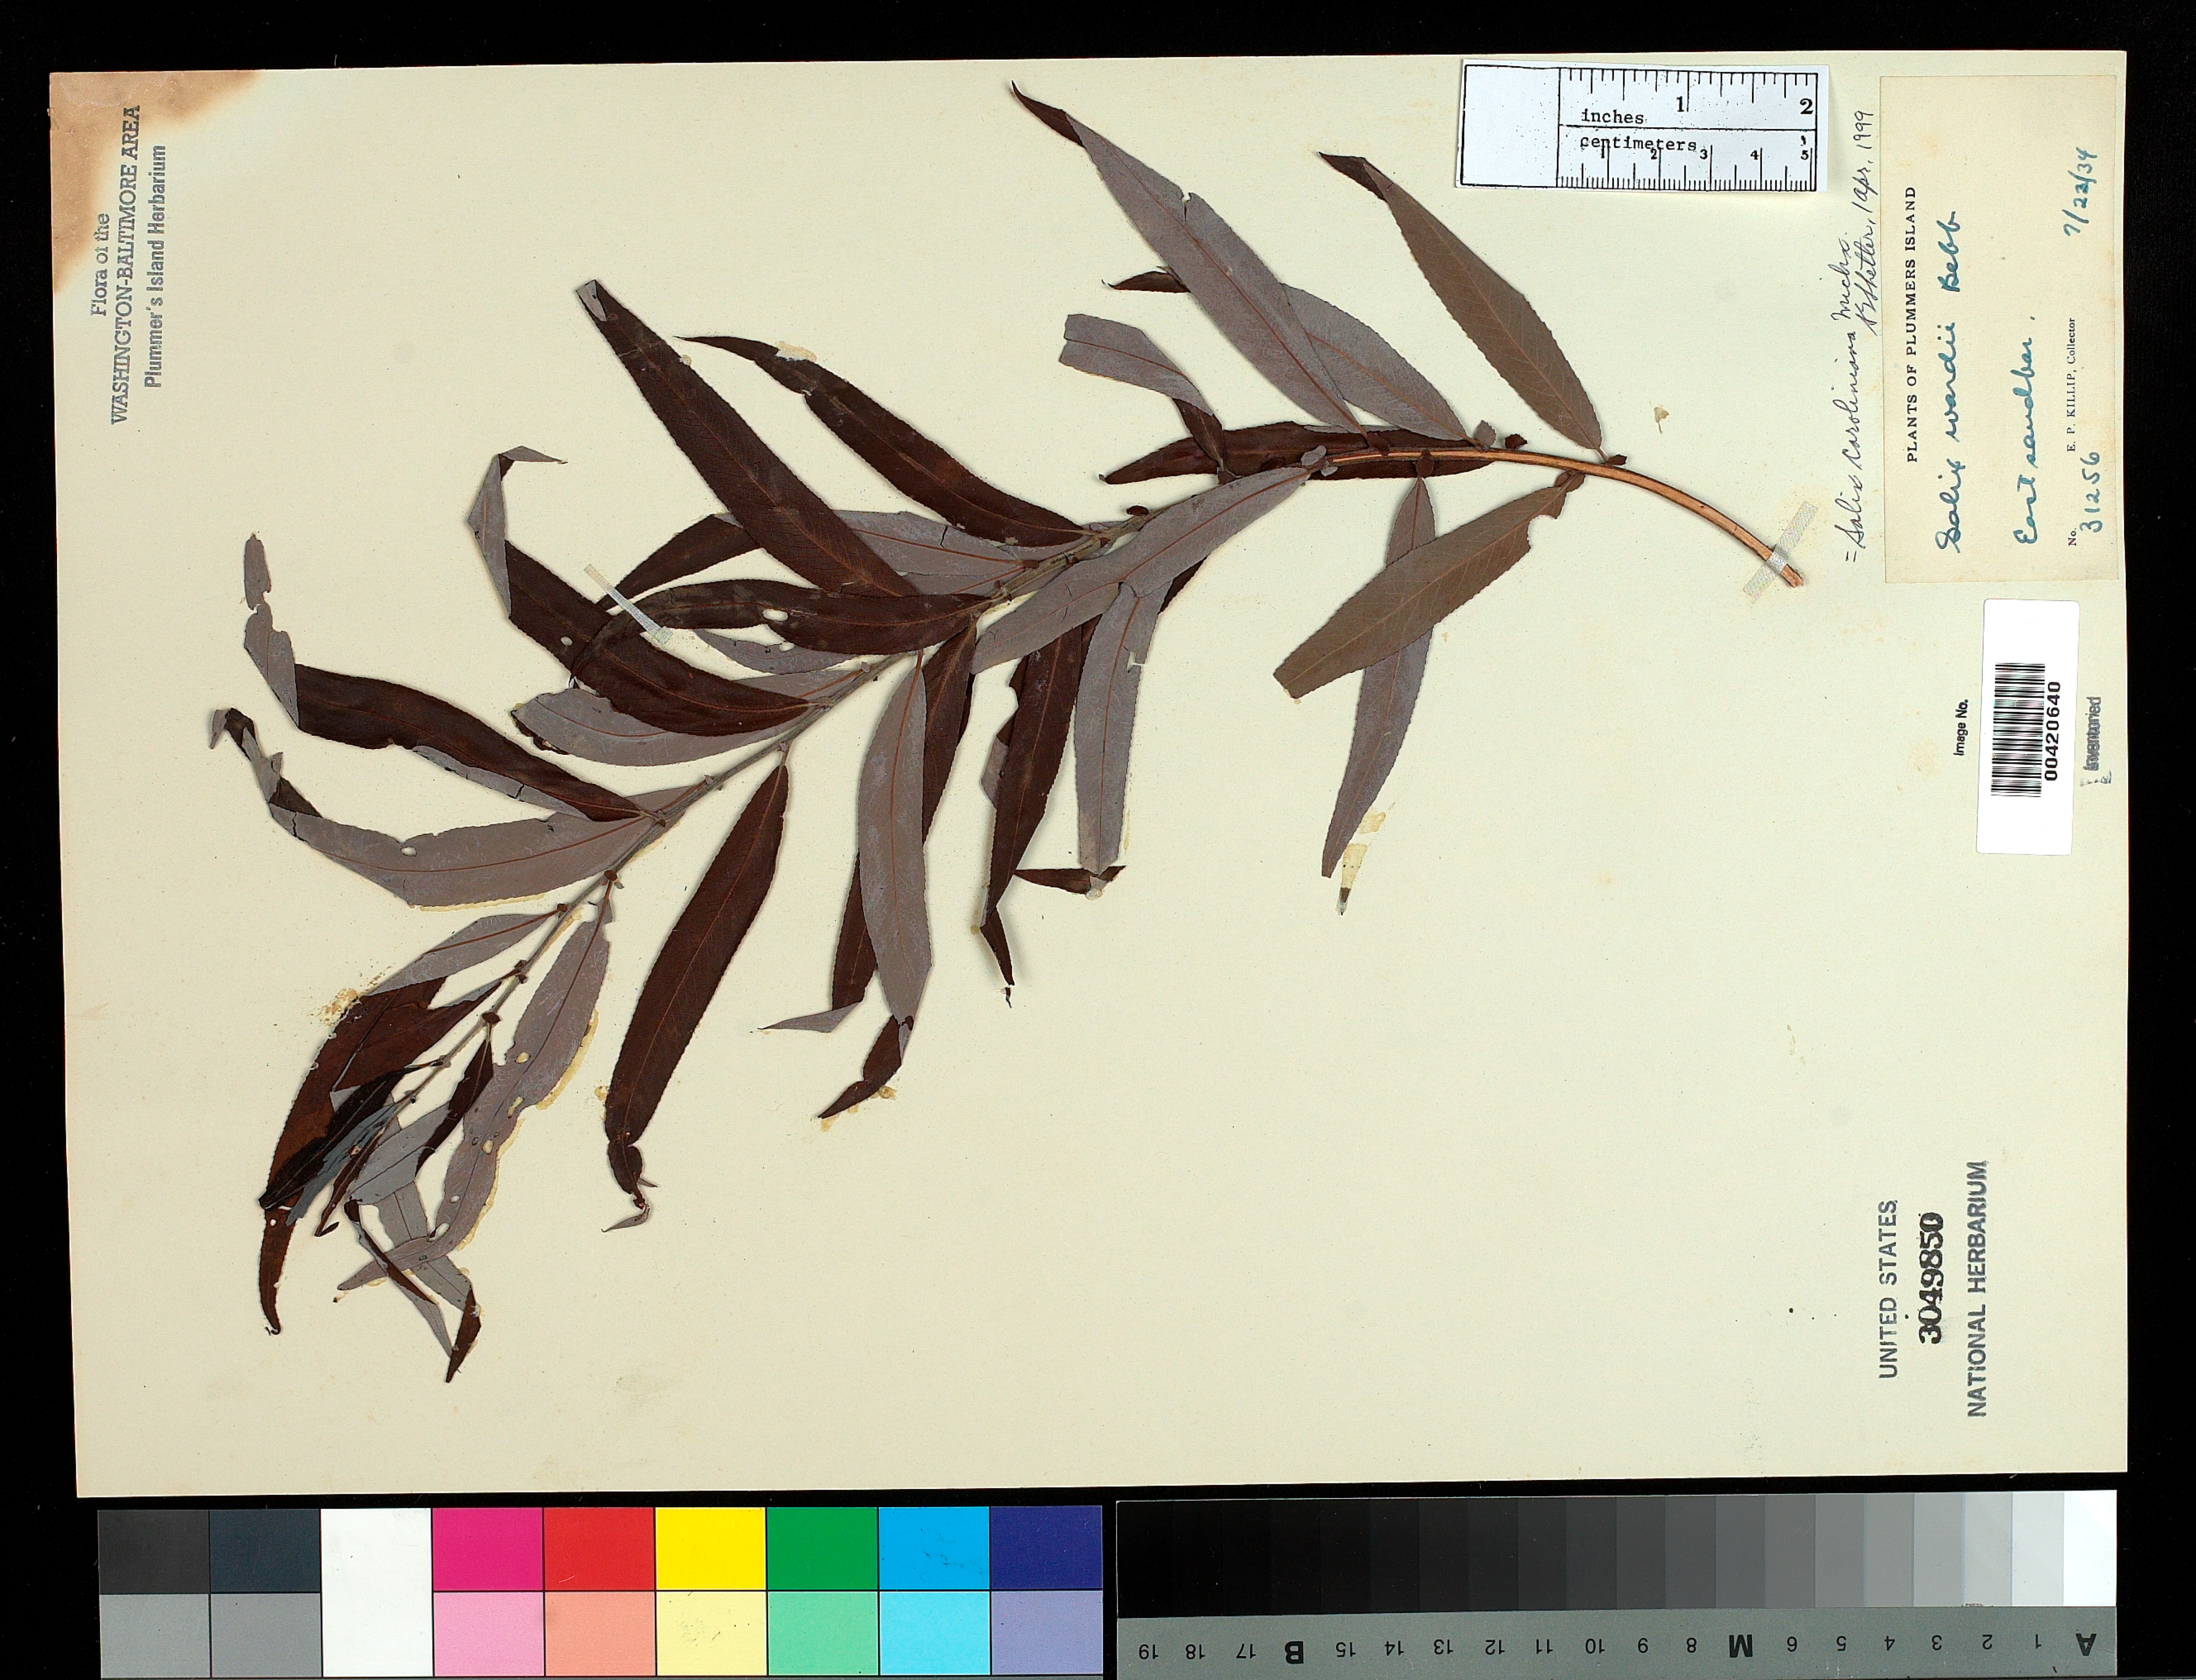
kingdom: Plantae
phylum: Tracheophyta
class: Magnoliopsida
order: Malpighiales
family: Salicaceae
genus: Salix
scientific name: Salix caroliniana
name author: Michx.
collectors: E. P. Killip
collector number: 31256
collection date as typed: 22 Jul 1934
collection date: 1934-07-22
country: United States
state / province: Maryland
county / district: Montgomery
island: Plummers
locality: Plummer's Island; east sandbar C. & O. Canal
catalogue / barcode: US 3049850